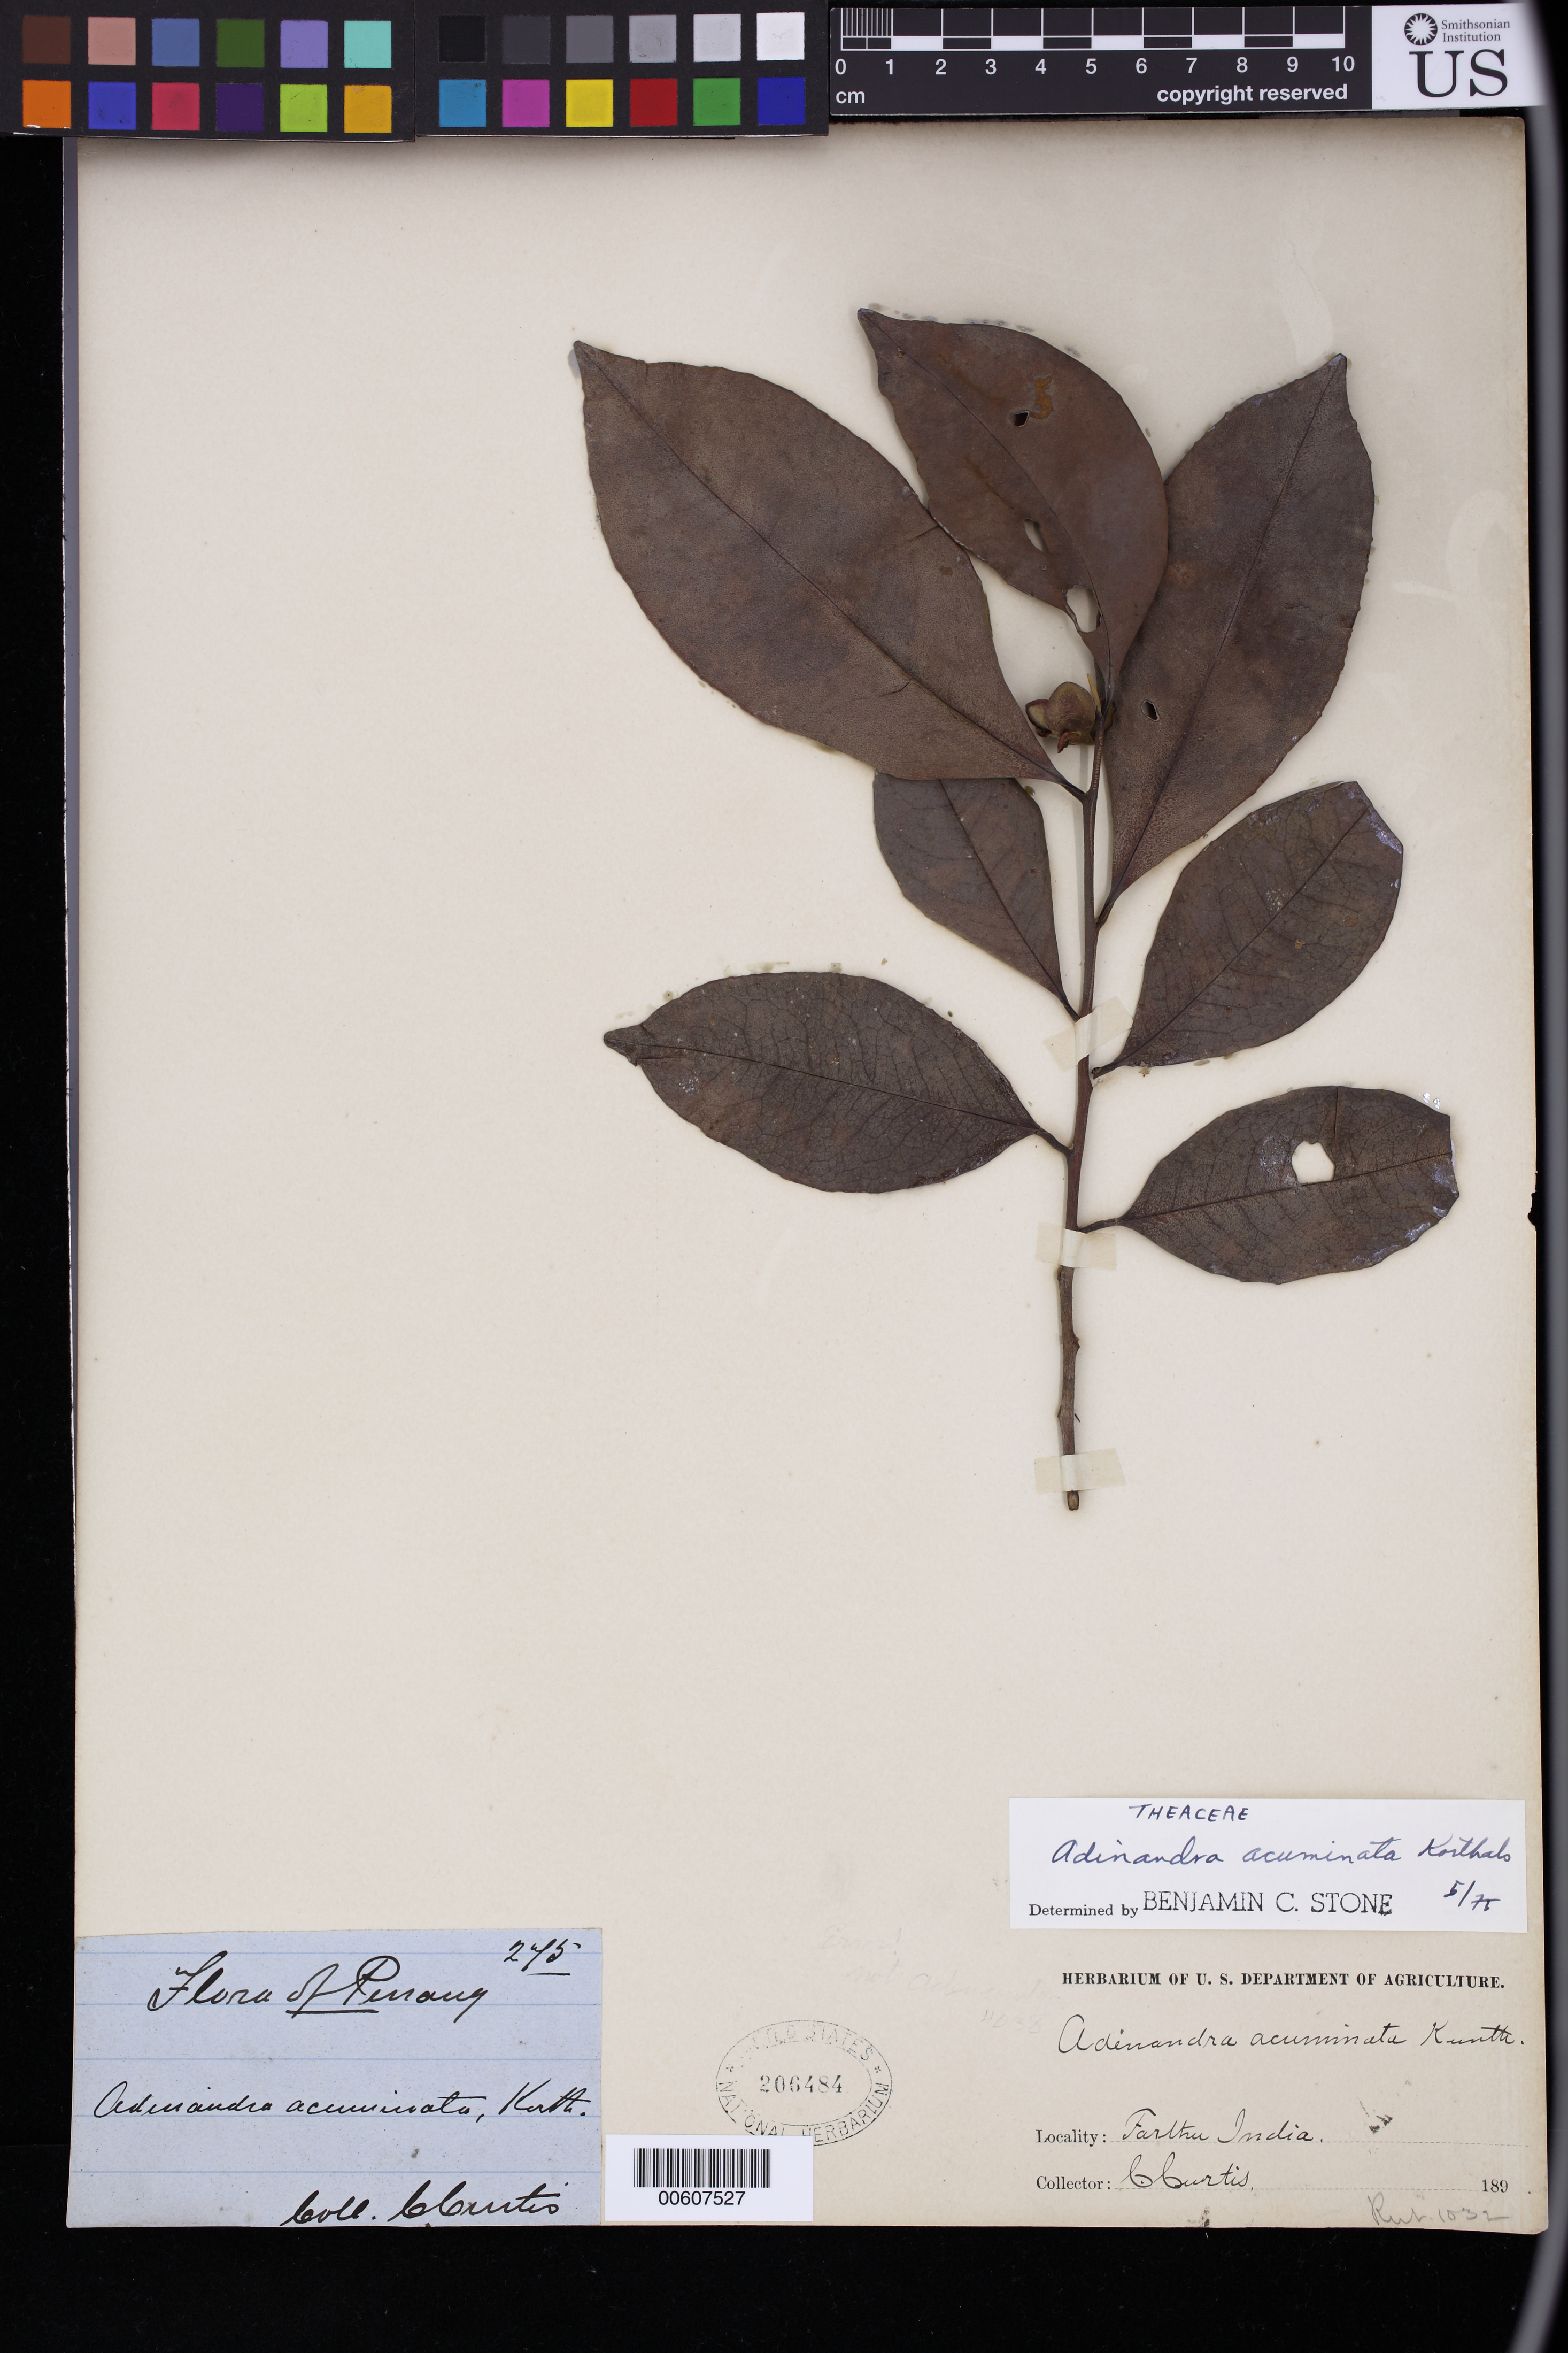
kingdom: Plantae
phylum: Tracheophyta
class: Magnoliopsida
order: Ericales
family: Pentaphylacaceae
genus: Adinandra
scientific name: Adinandra hullettii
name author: King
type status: Possible Syntype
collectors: C. Curtis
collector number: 275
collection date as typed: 189-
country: Malaysia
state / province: Pinang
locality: Farther India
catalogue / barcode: US 206484